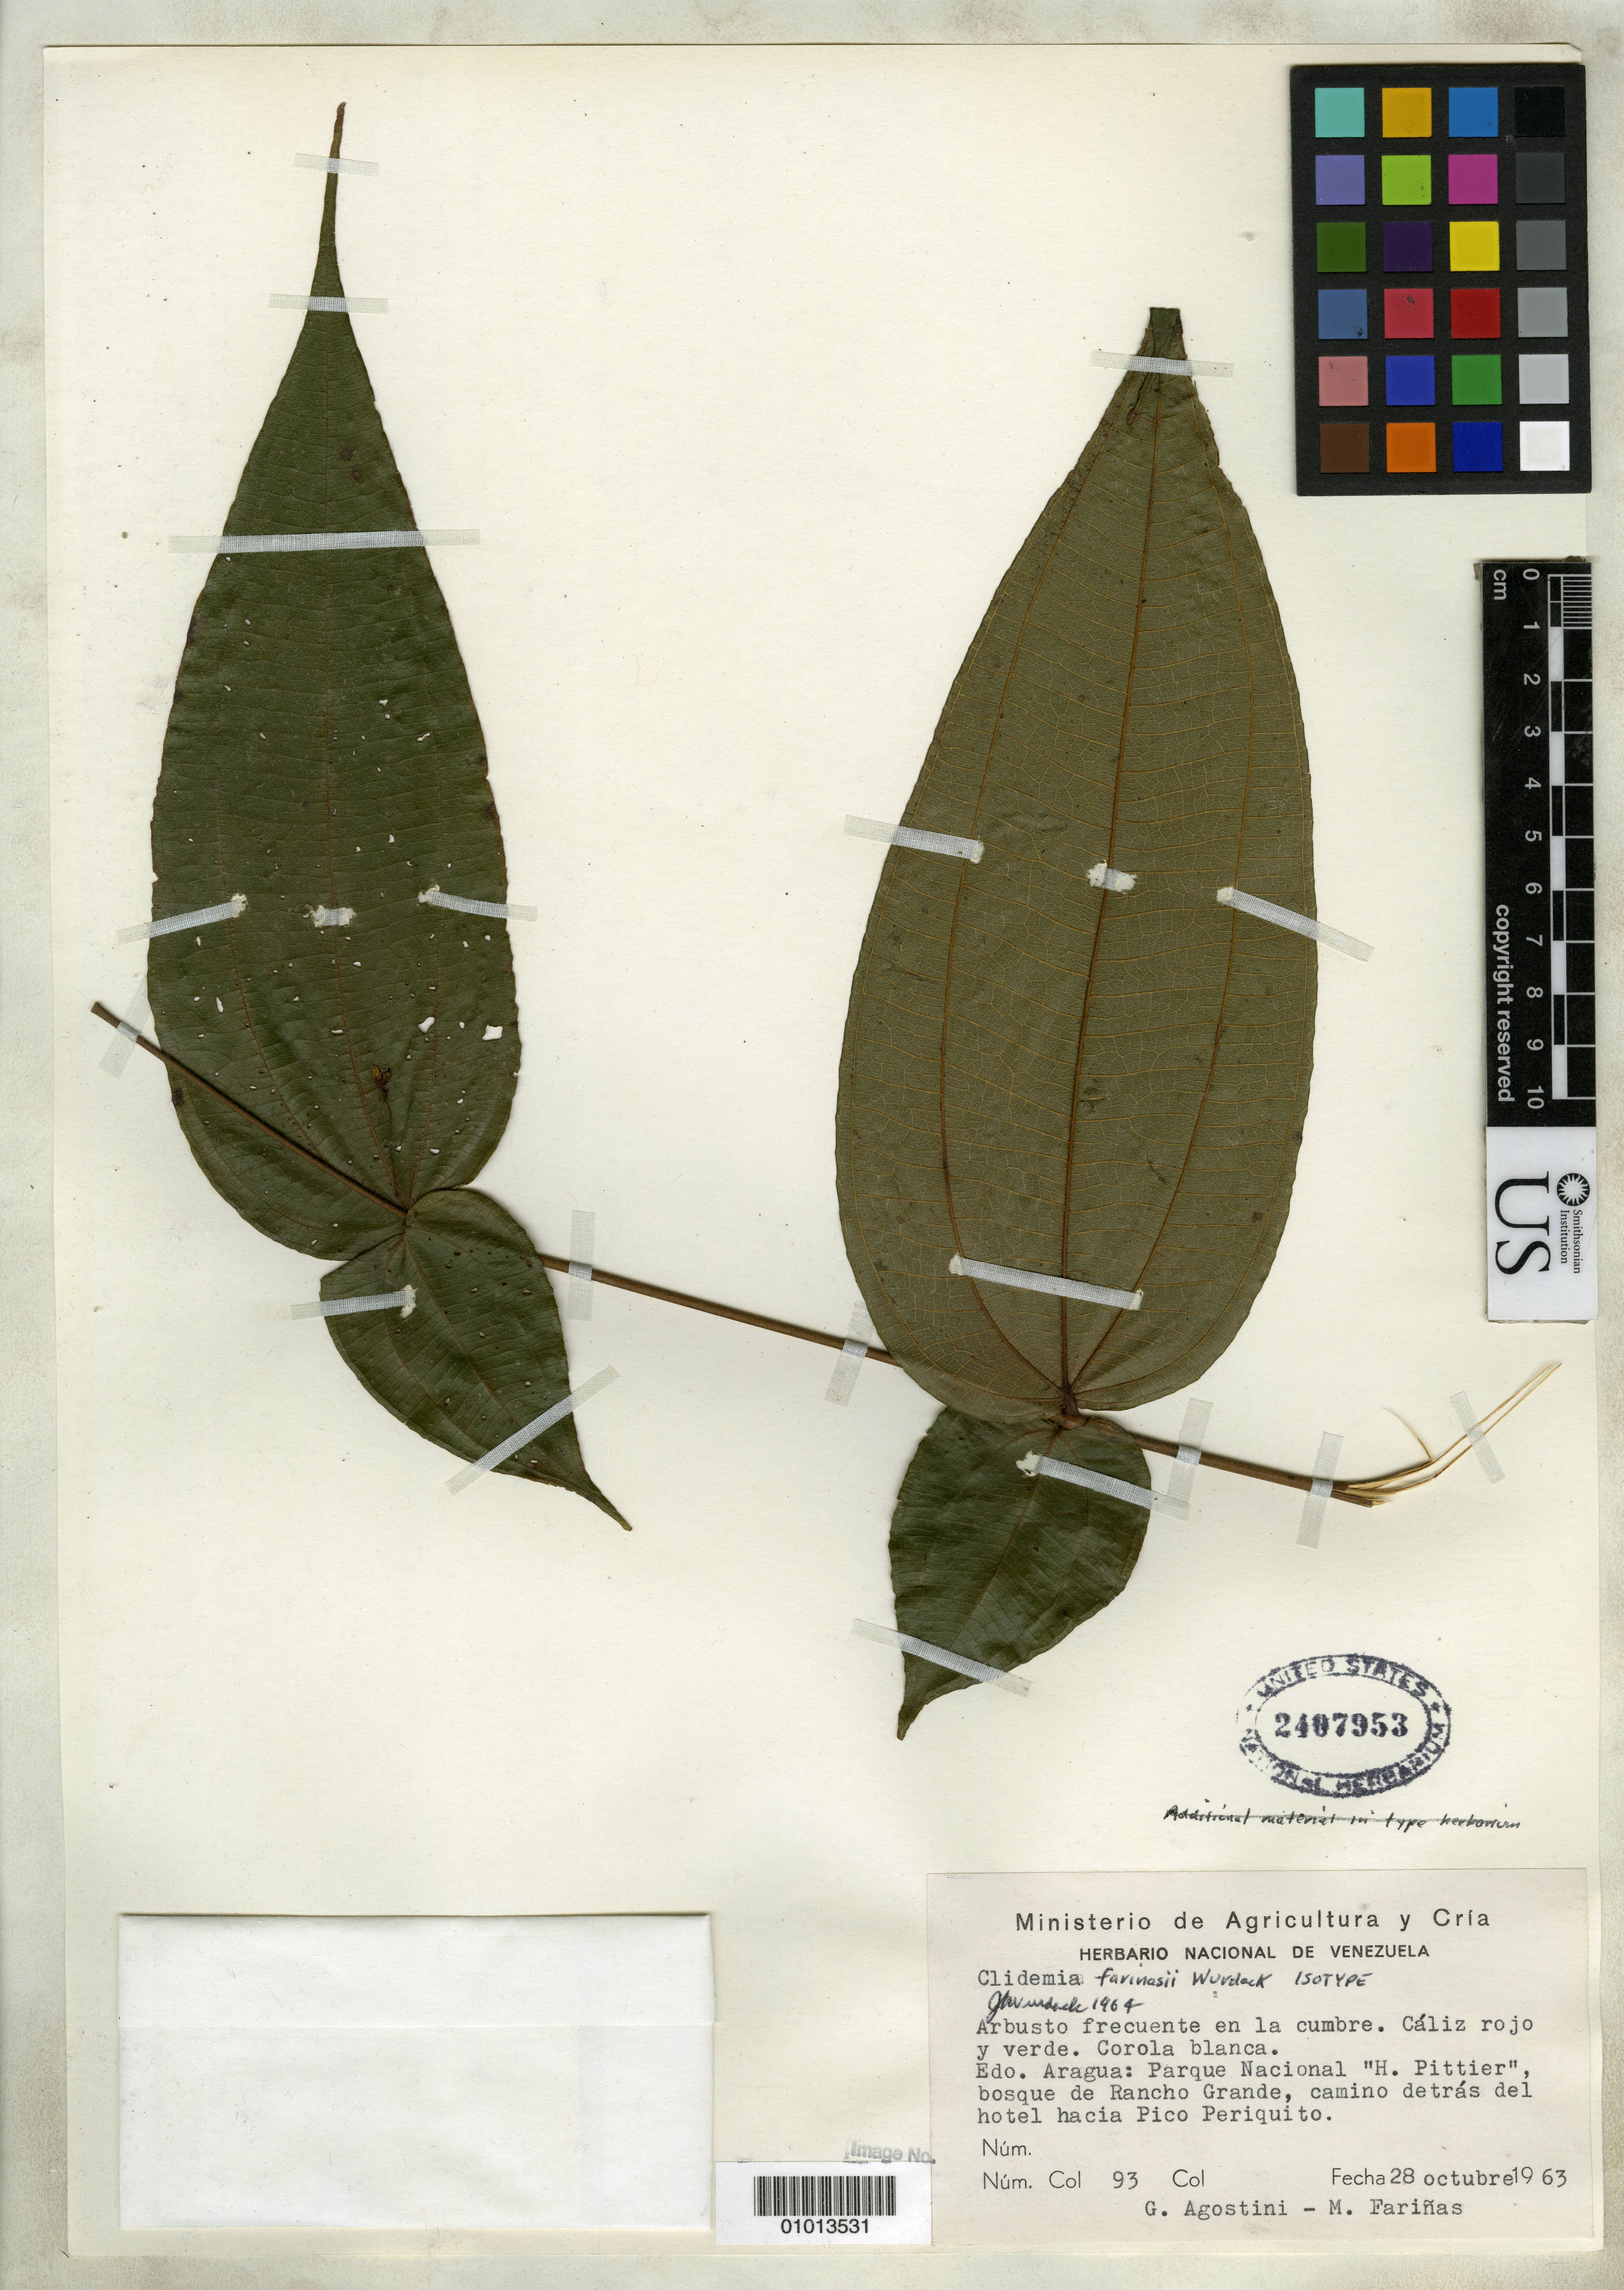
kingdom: Plantae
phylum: Tracheophyta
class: Magnoliopsida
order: Myrtales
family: Melastomataceae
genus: Clidemia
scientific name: Clidemia farinasii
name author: Wurdack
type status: Isotype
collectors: G. Agostini & M. Fariñas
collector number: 93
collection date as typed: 28 Oct 1963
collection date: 1963-10-28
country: Venezuela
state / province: Aragua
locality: Parque Nacional "H. Pittier", bosque de Rancho Grande, camino detras del hotel hacia Pico Periquito.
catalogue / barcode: US 2407953